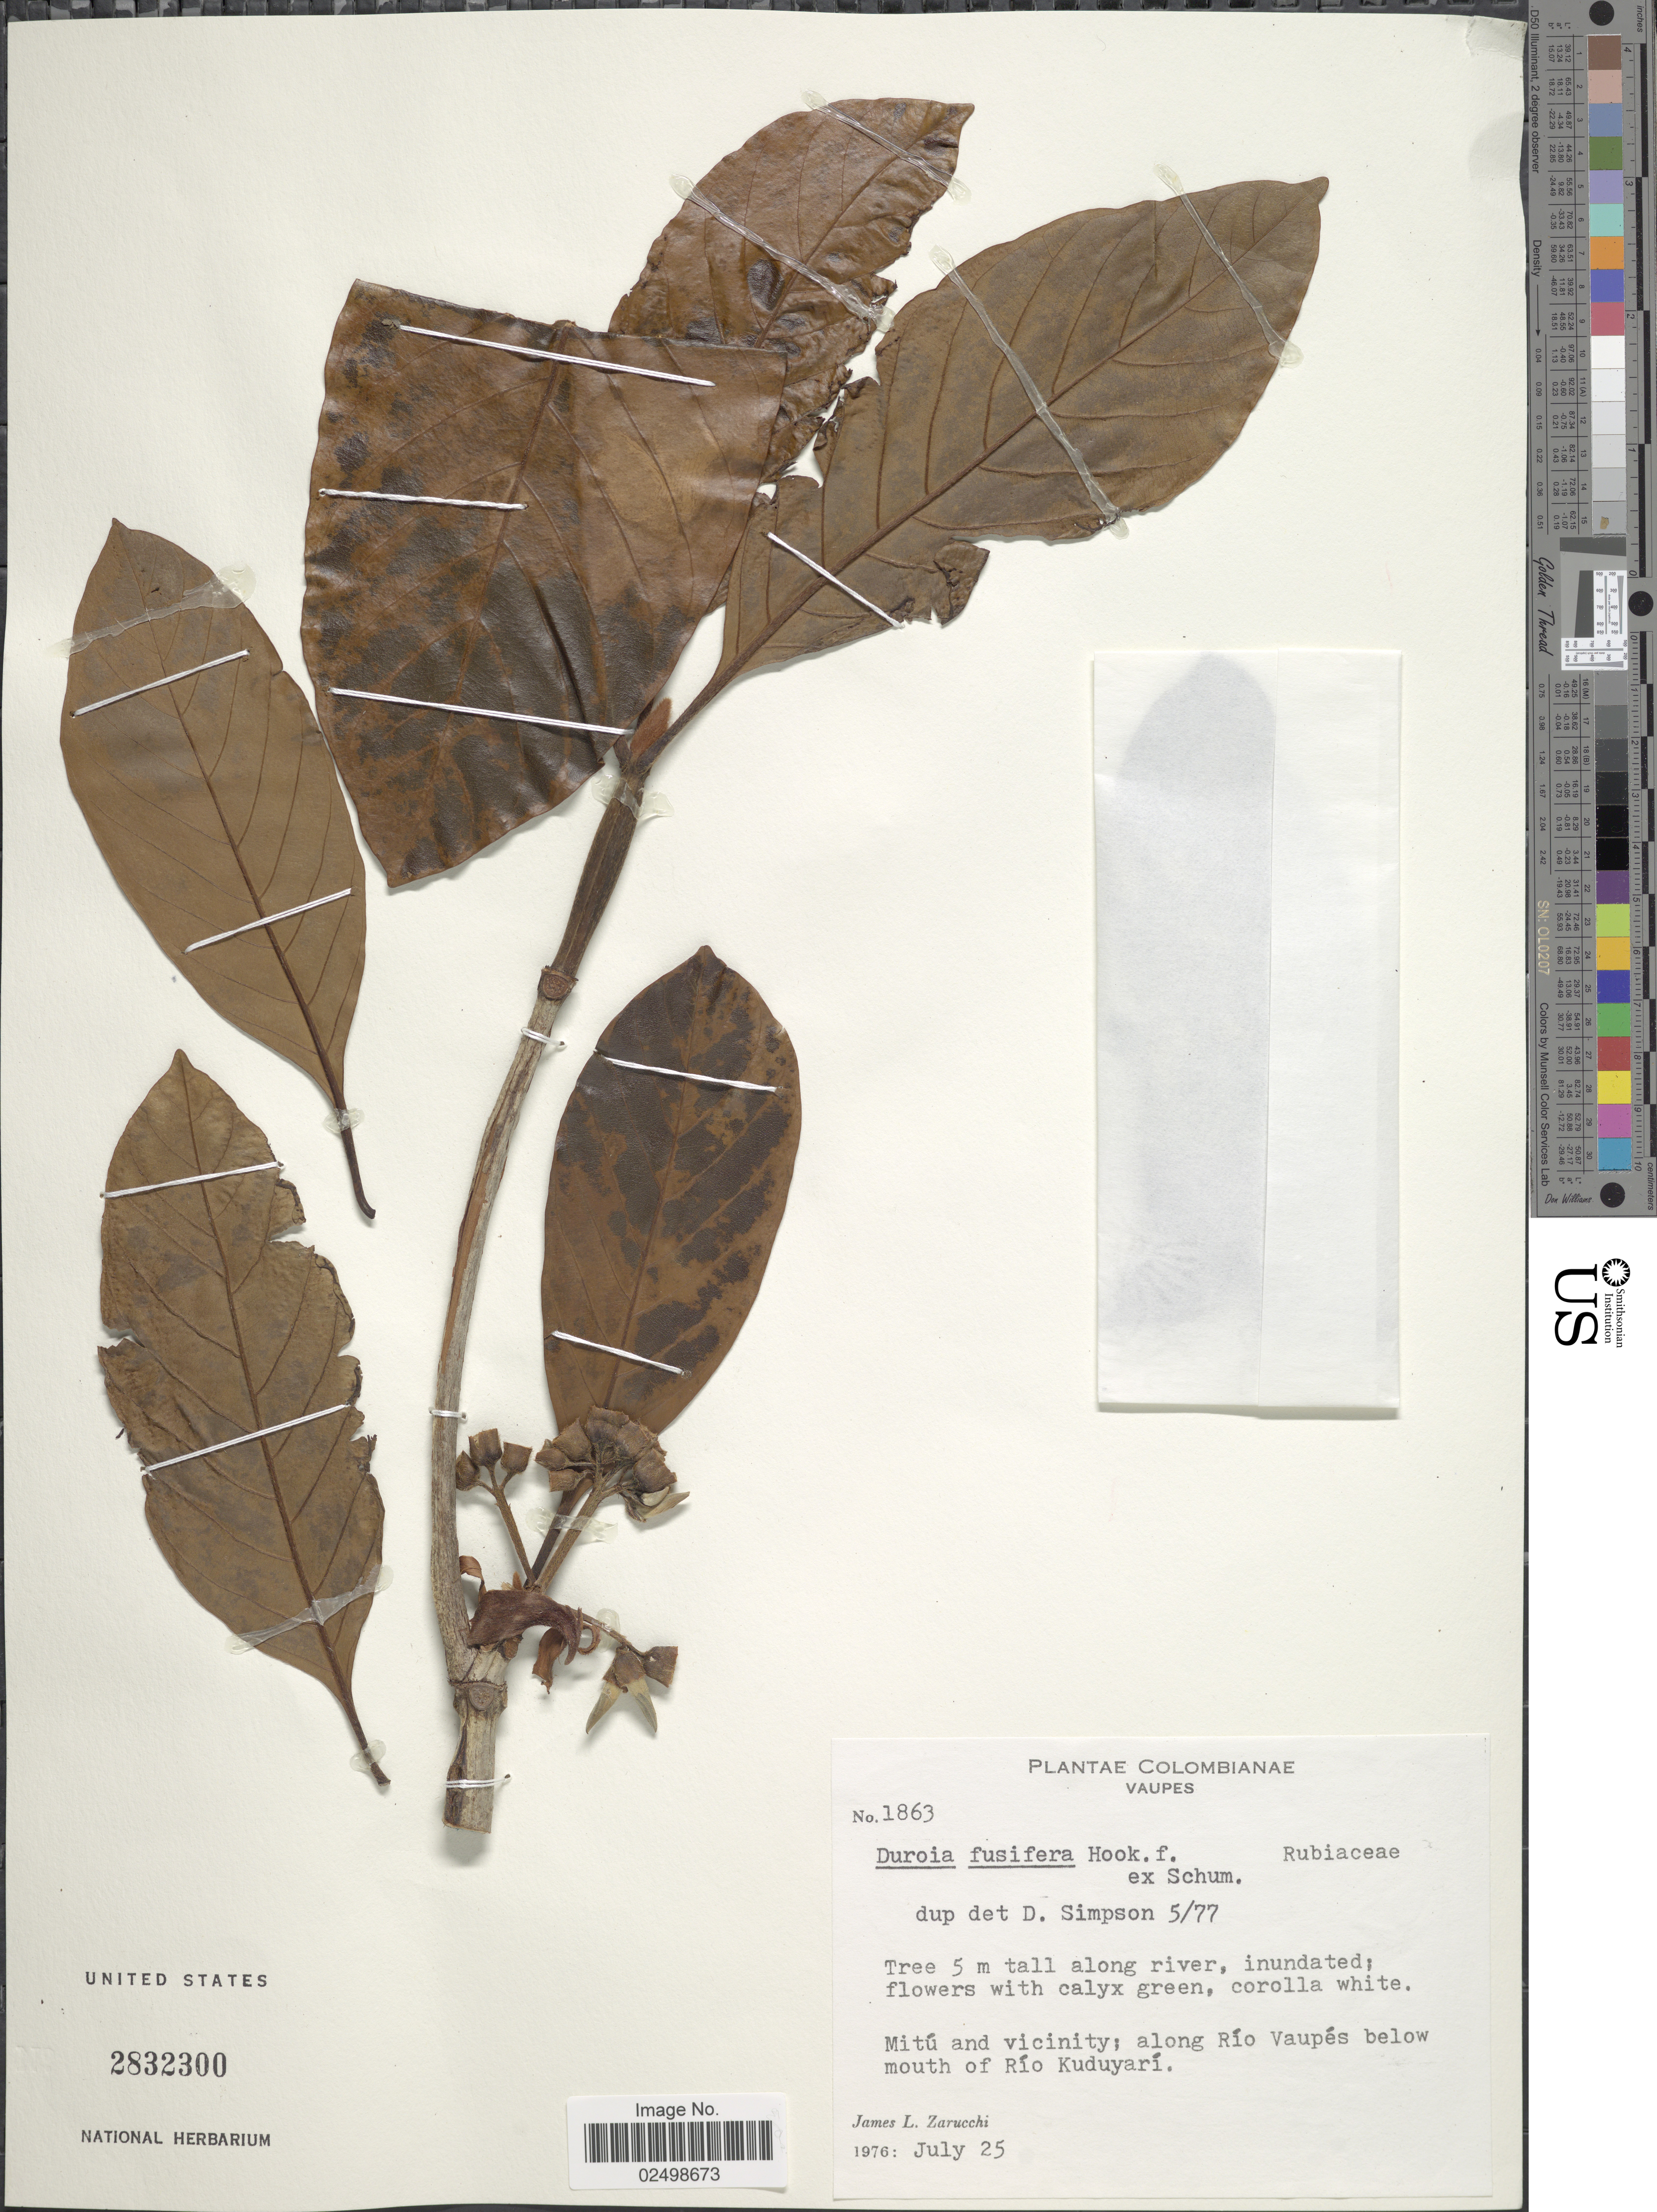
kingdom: Plantae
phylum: Tracheophyta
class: Magnoliopsida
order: Gentianales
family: Rubiaceae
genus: Duroia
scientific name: Duroia fusifera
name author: Spruce ex K. Schum.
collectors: J. L. Zarucchi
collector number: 1863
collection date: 1976-07-25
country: Colombia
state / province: Vaupés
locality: Mitu and vicinity; along Rio Vaupes below mouth of Rio Kuduyari.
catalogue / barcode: US 2832300